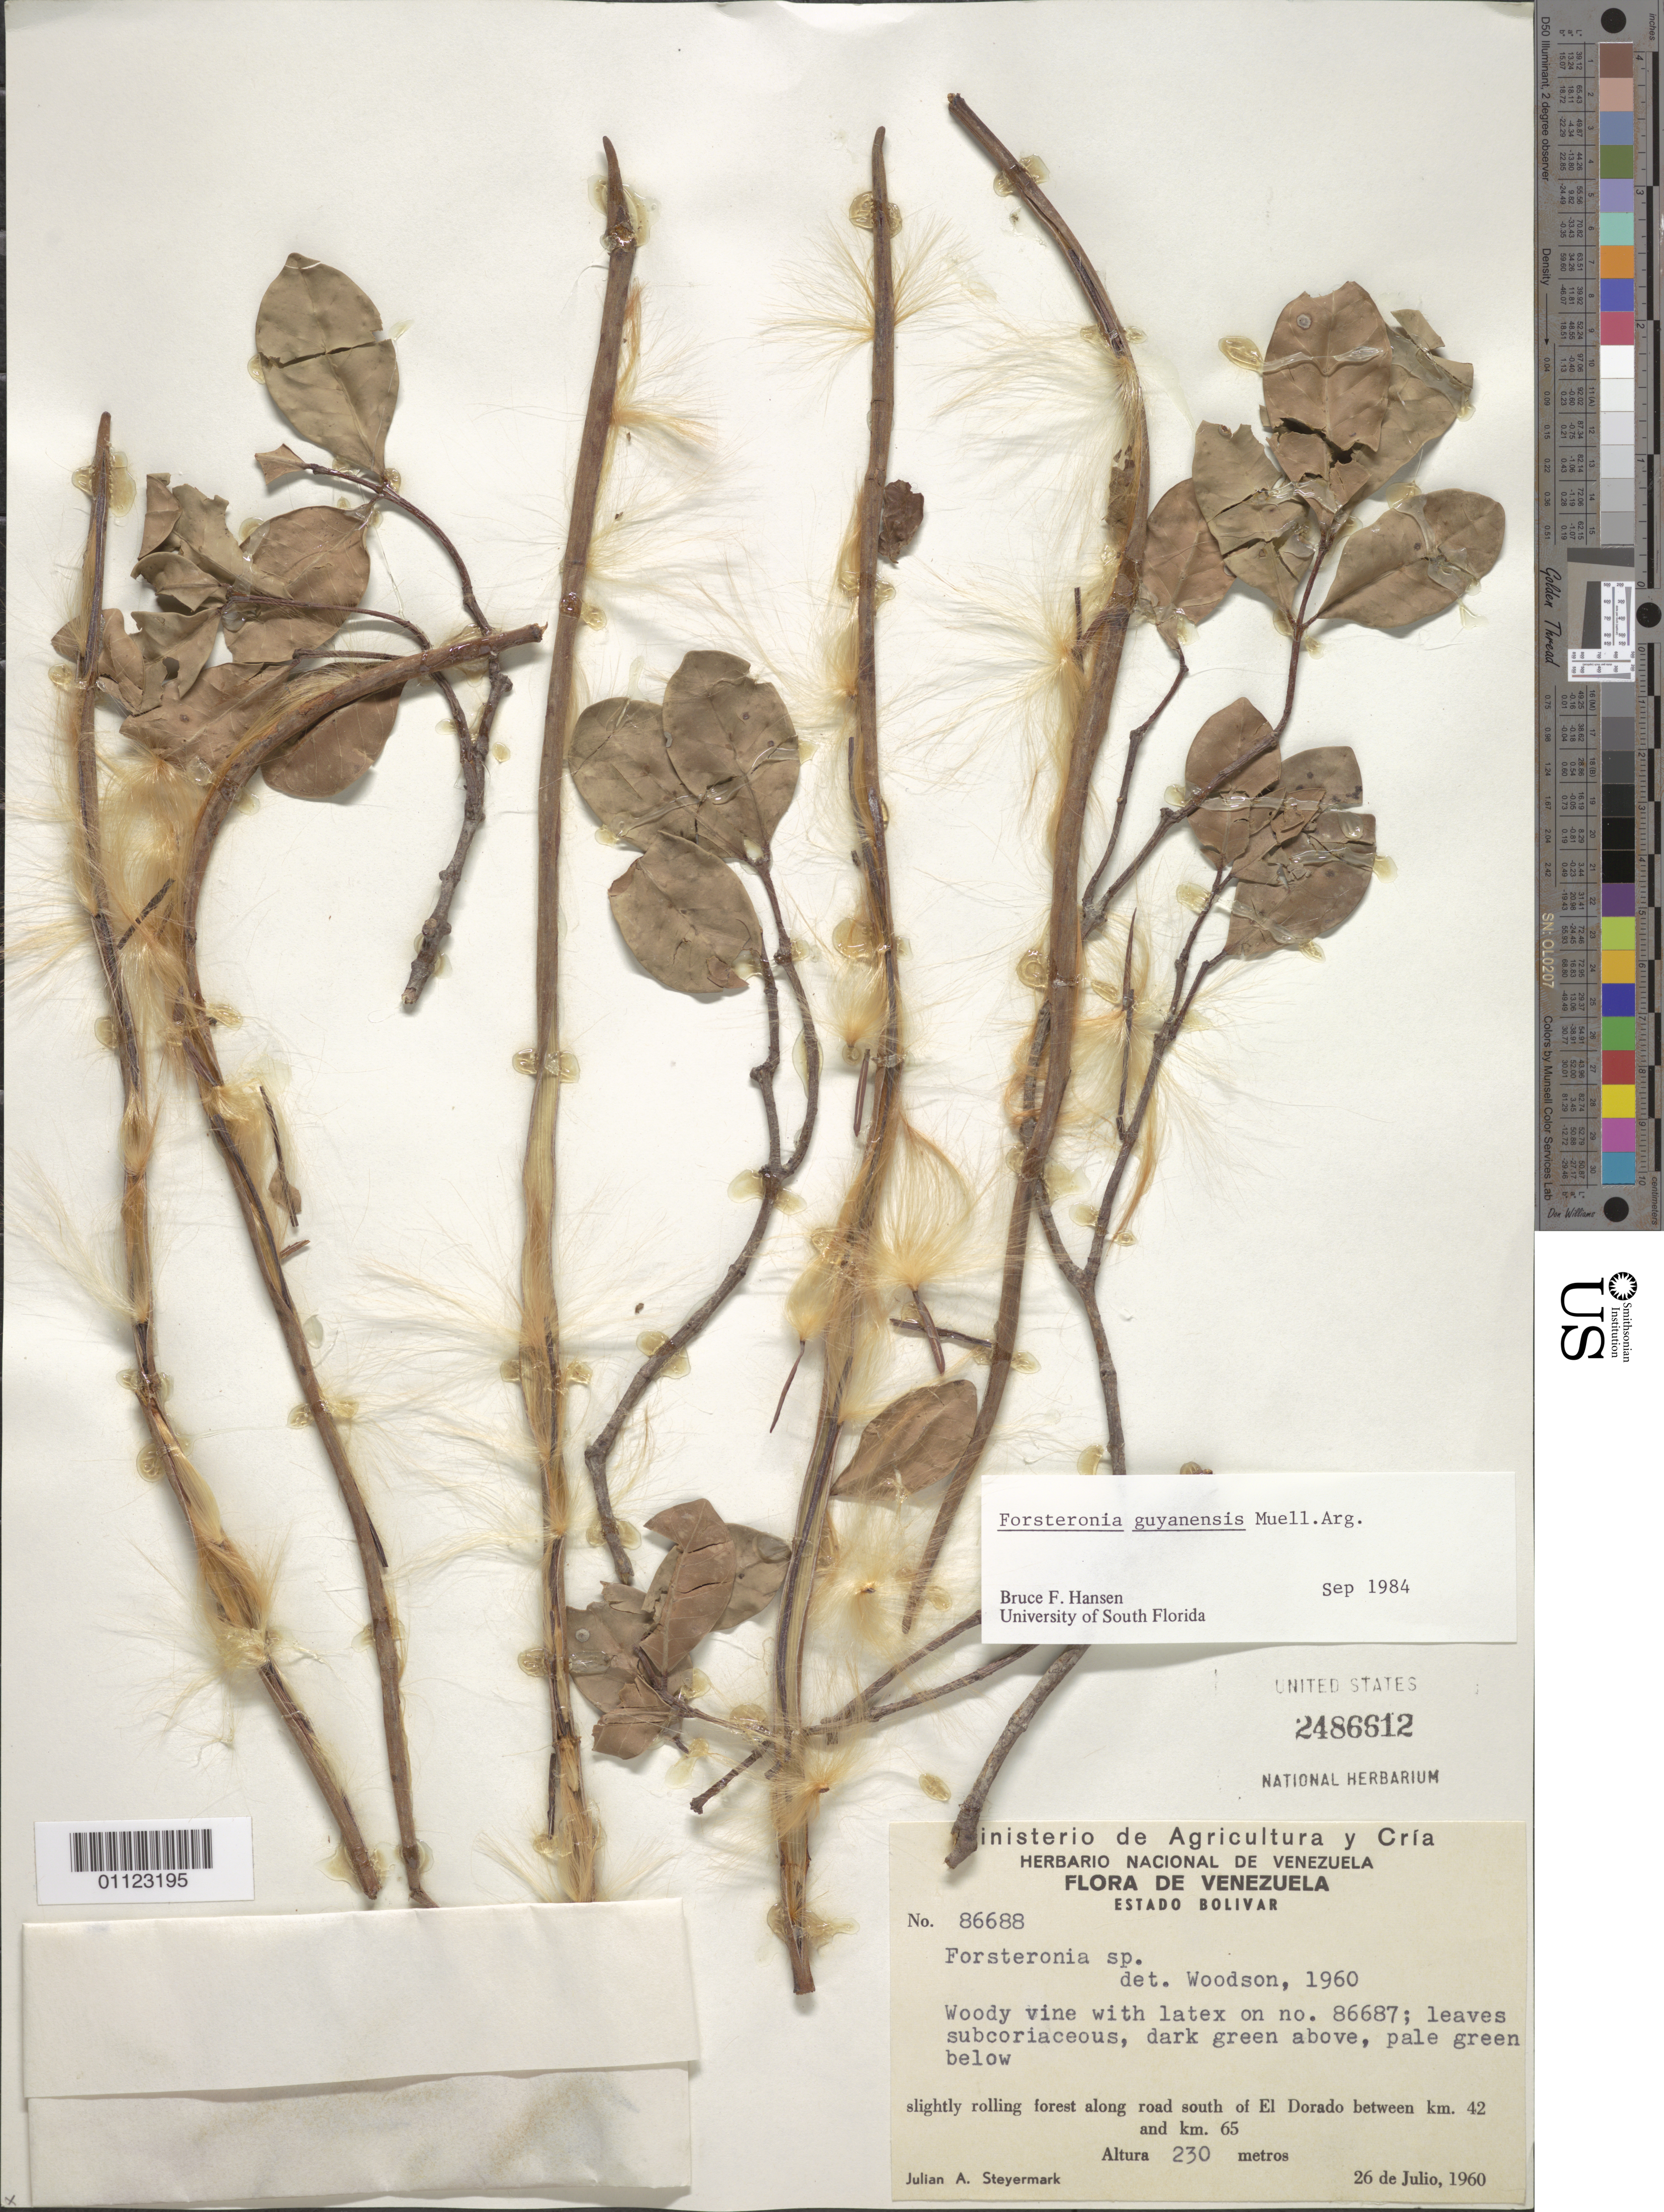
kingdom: Plantae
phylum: Tracheophyta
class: Magnoliopsida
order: Gentianales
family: Apocynaceae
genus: Forsteronia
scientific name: Forsteronia guyanensis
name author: Müll. Arg.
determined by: Hansen, Bruce F.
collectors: J. Steyermark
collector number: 86688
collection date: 1960-07-26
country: Venezuela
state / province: Bolívar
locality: El Dorado, along road south of, between km. 42 and km. 65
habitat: Slightly rolling forest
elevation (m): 230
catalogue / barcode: US 2486612